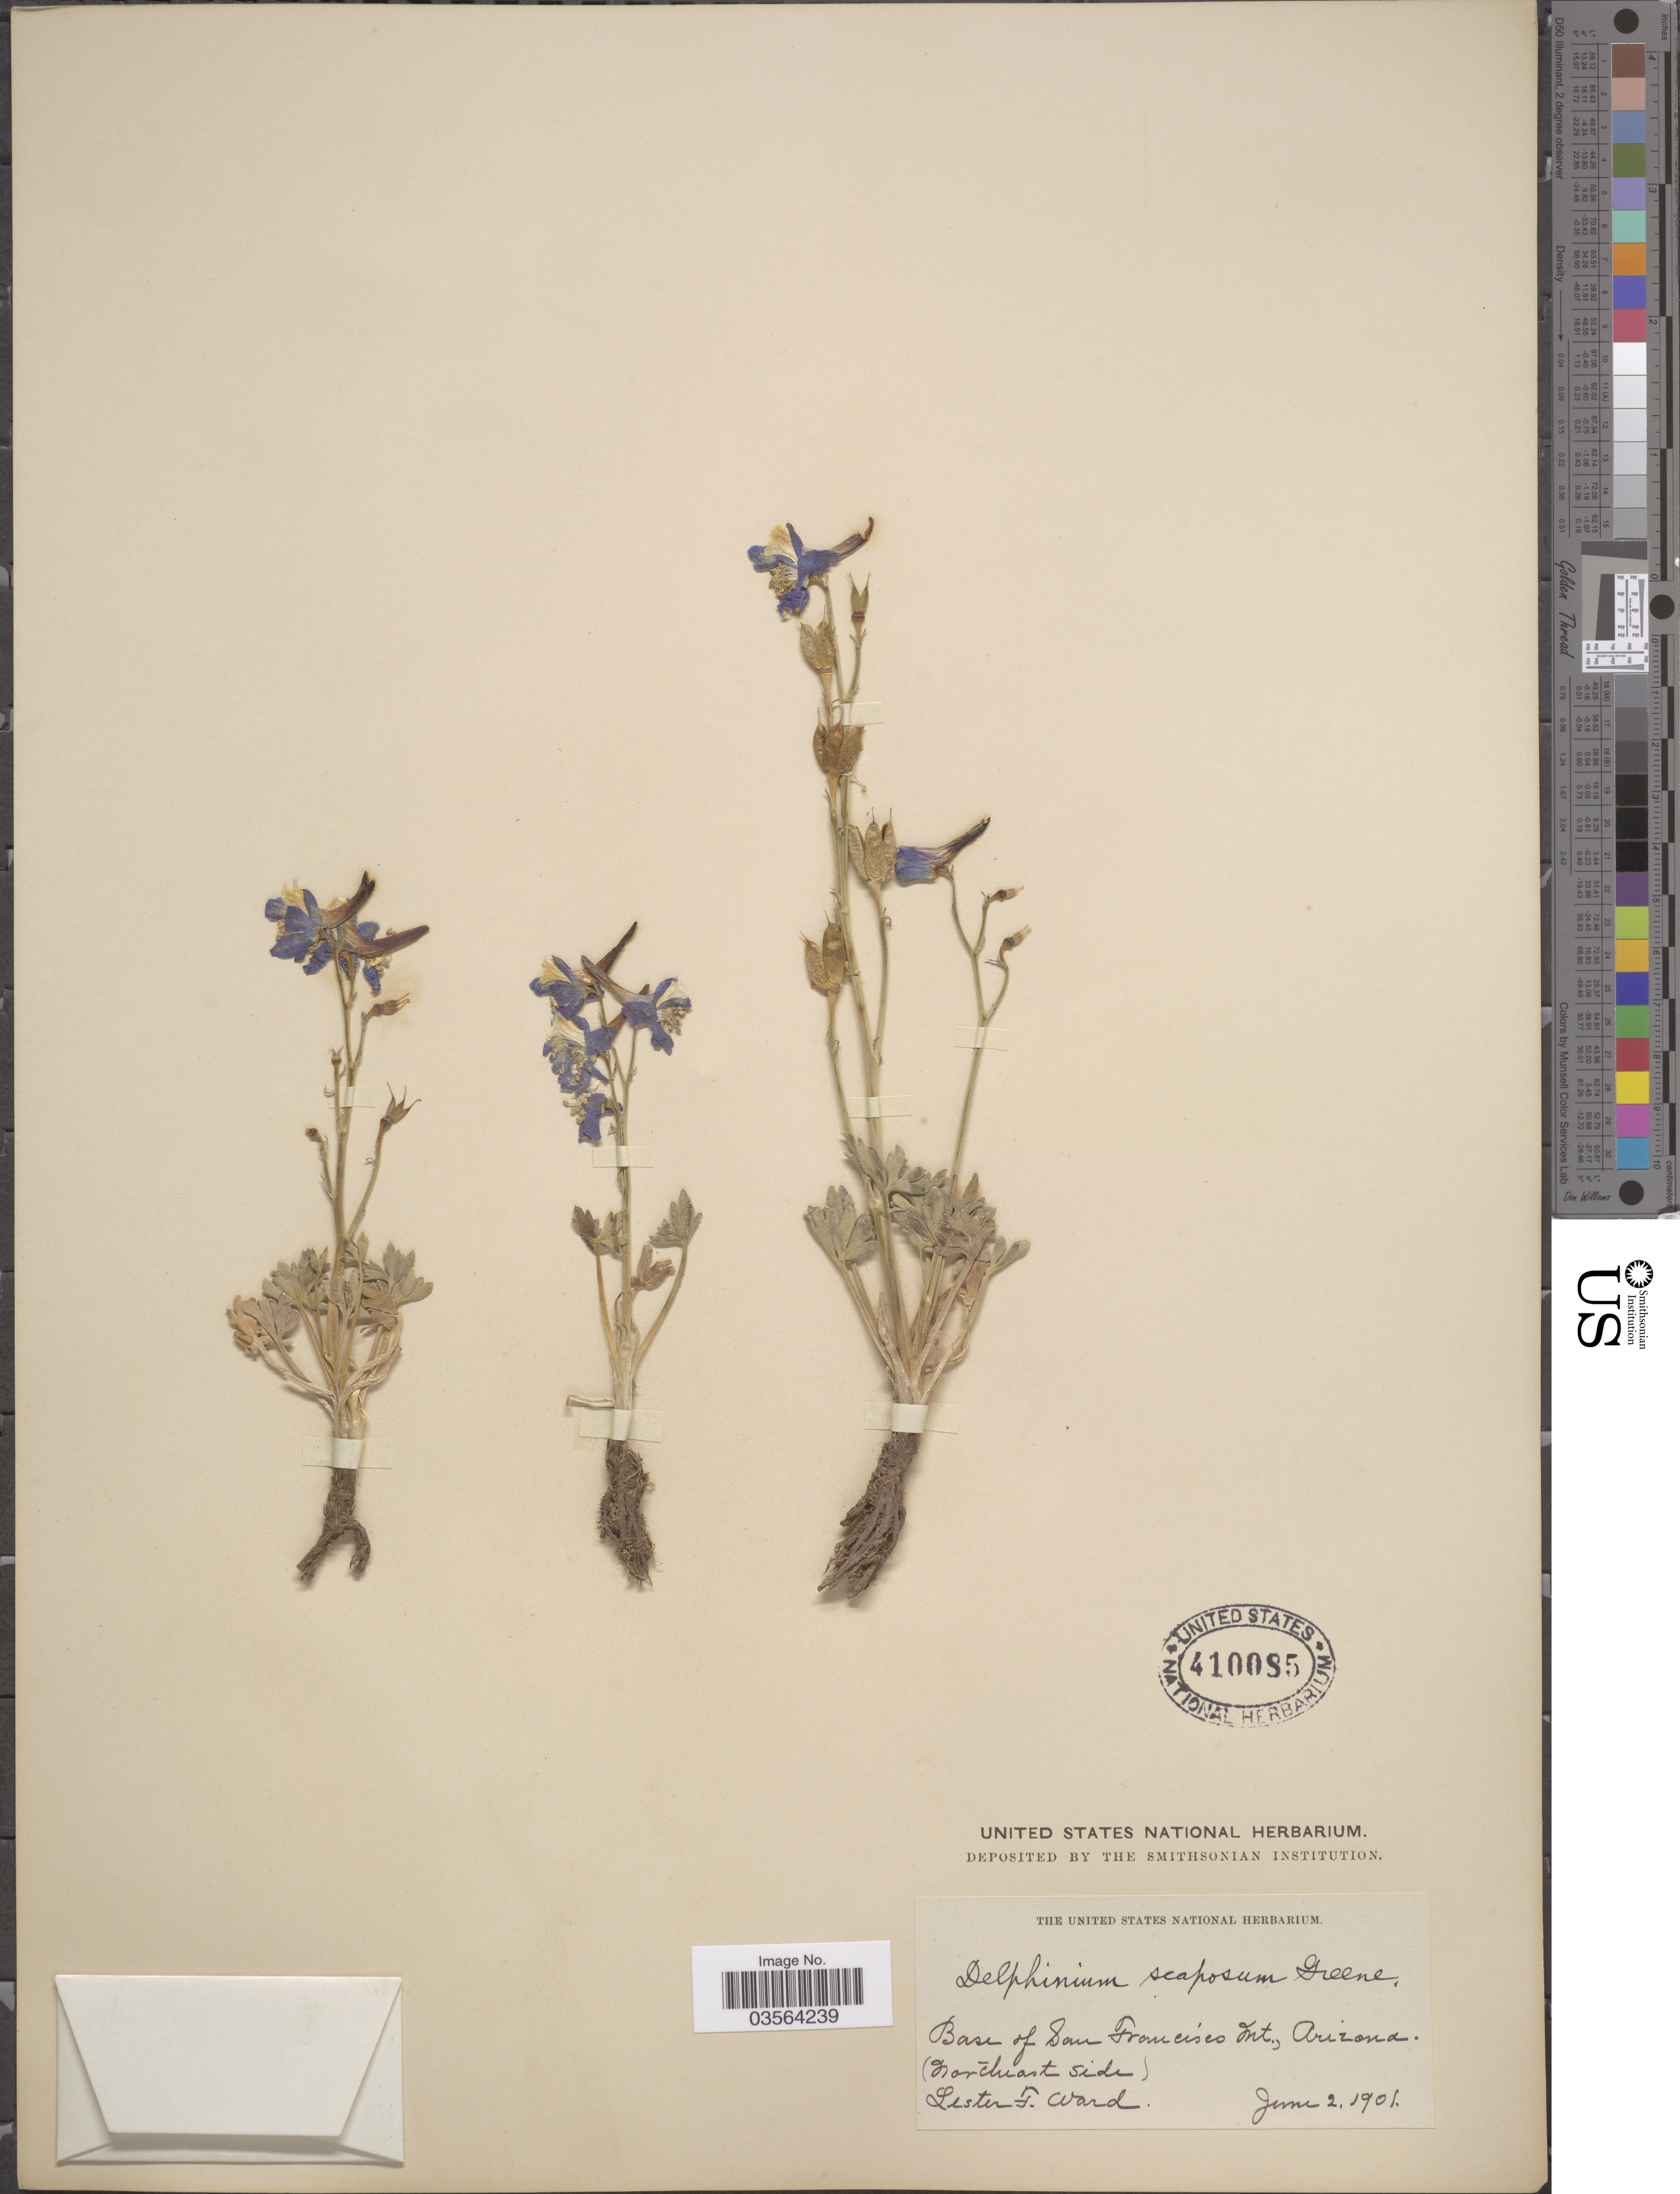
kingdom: Plantae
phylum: Tracheophyta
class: Magnoliopsida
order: Ranunculales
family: Ranunculaceae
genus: Delphinium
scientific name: Delphinium scaposum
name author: Greene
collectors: L. F. Ward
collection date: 1901-06-02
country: United States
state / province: Arizona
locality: Base of San Francisco Mt. (northeast side).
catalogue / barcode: US 410085